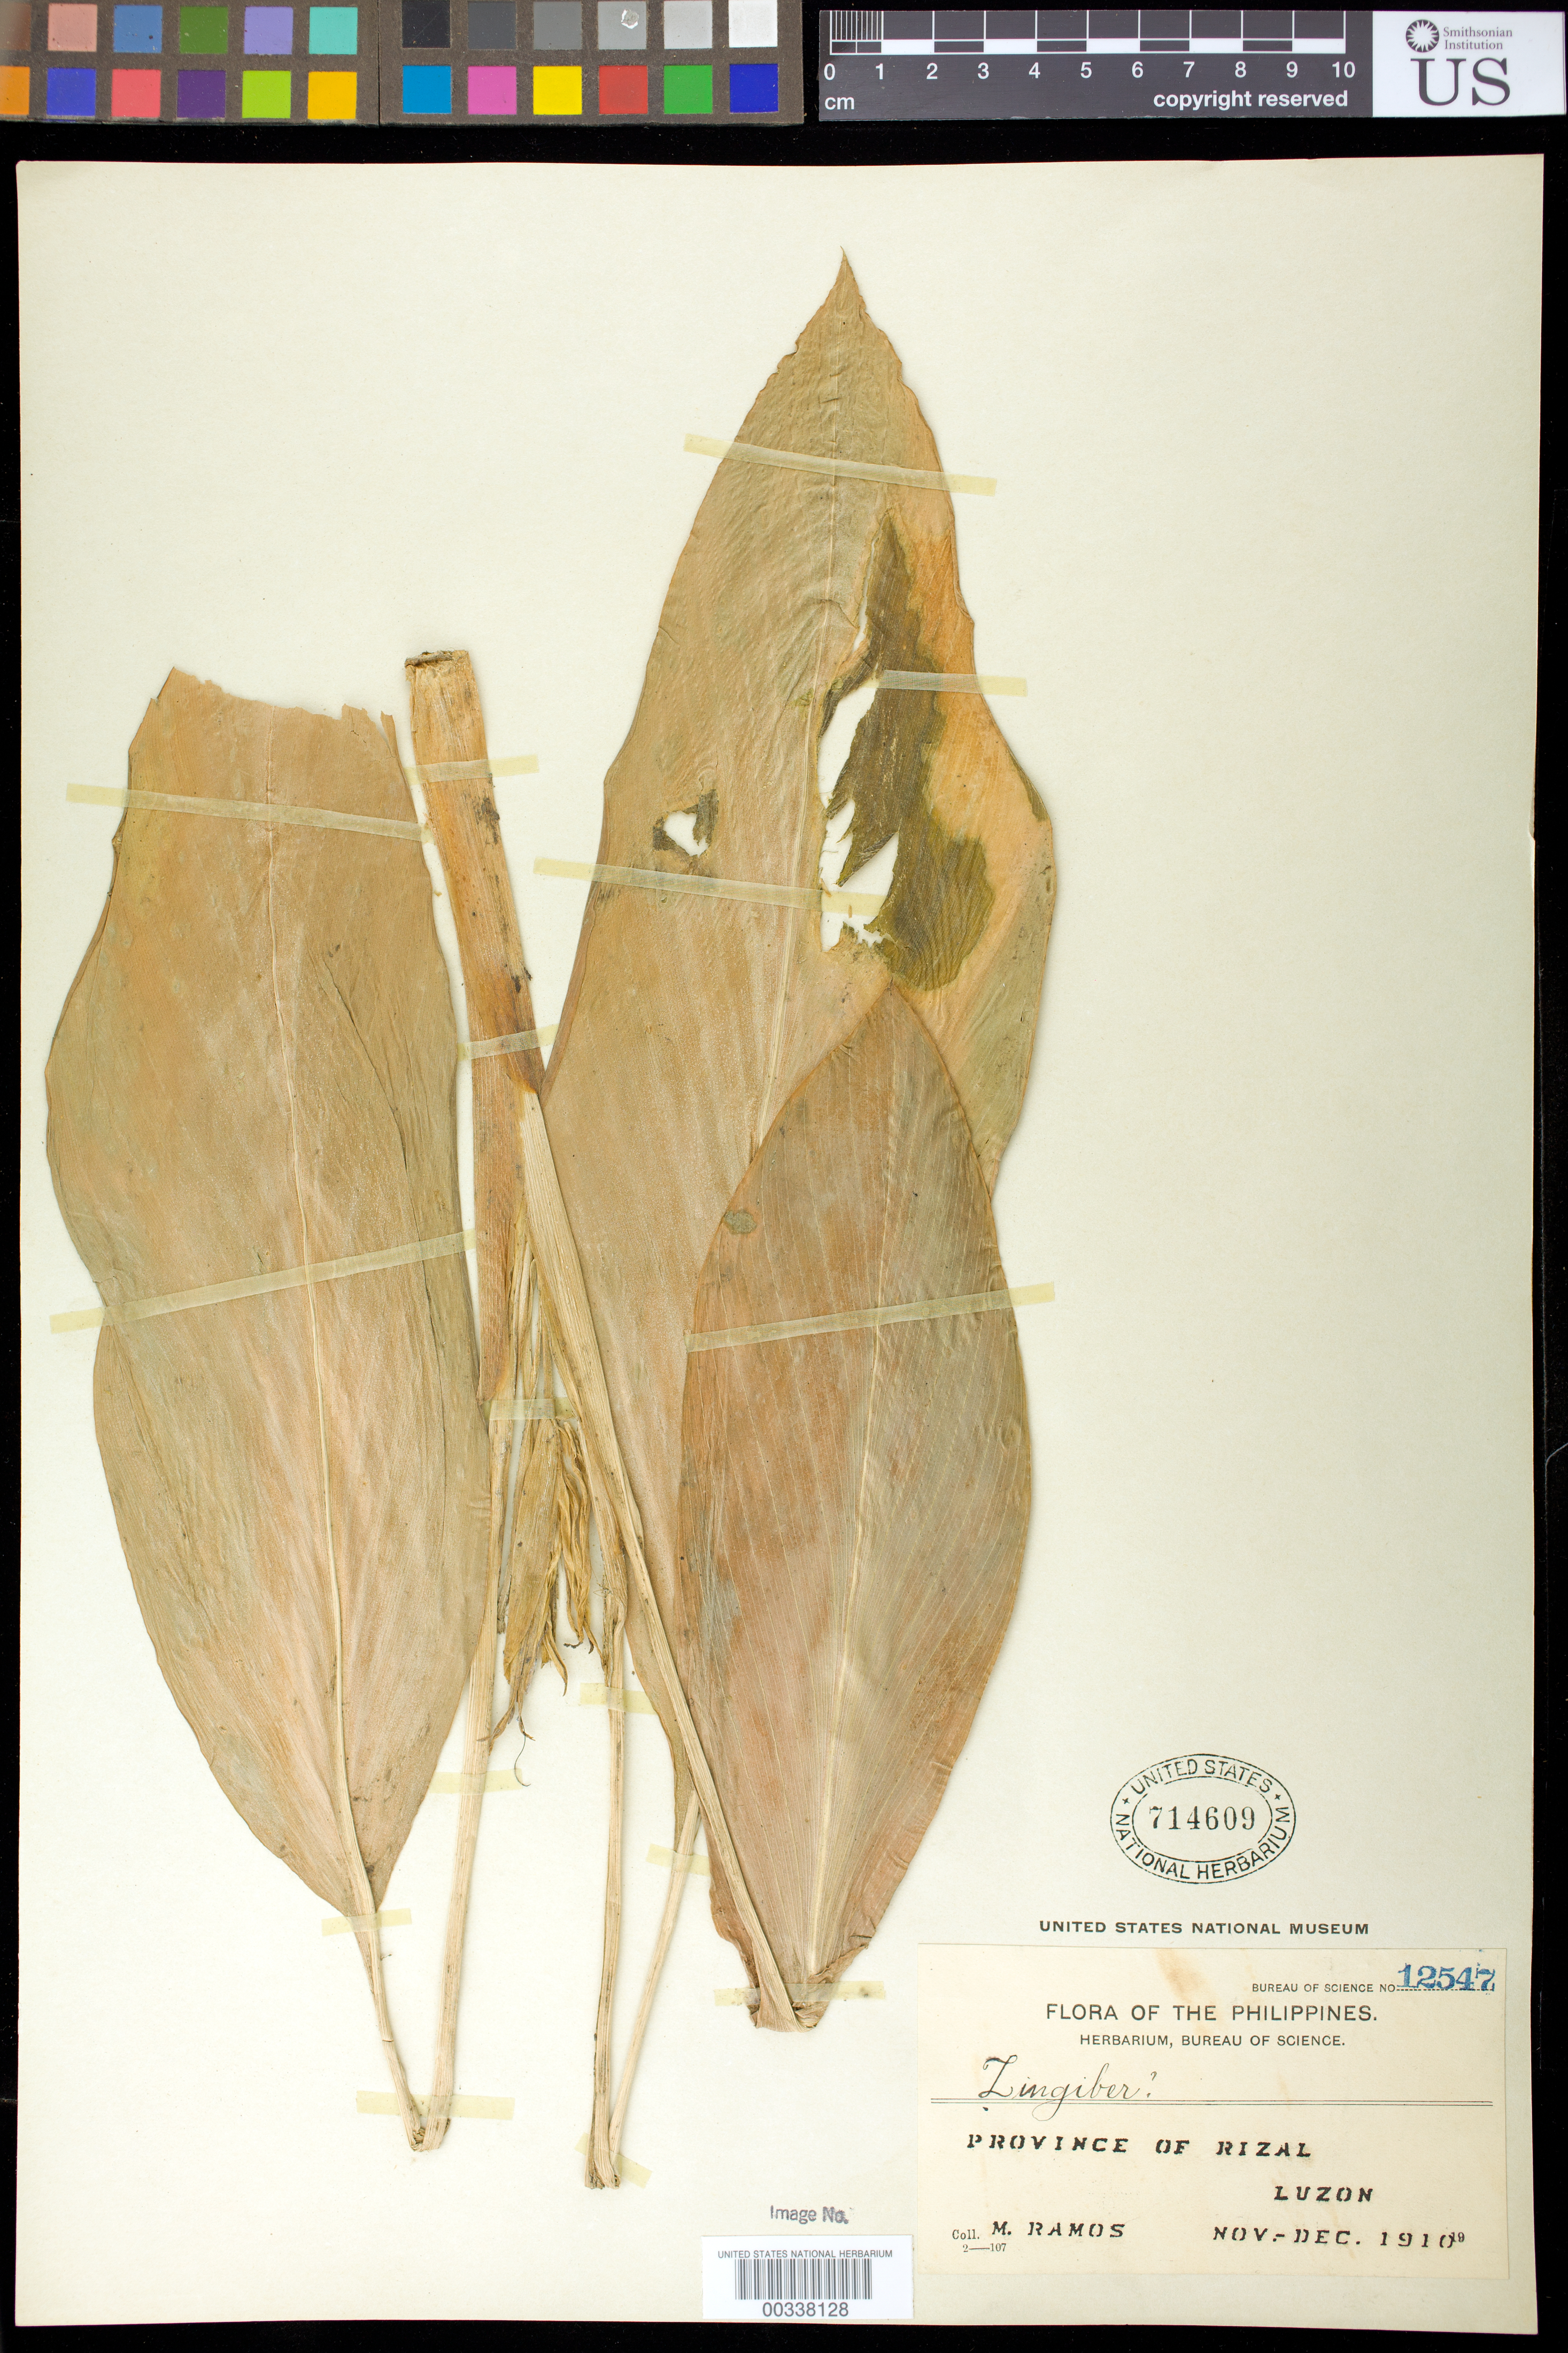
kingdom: Plantae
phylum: Tracheophyta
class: Liliopsida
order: Zingiberales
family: Zingiberaceae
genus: Zingiber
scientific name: Zingiber sp.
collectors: M. Ramos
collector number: Bur. Sci. 12547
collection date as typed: Nov 1910 to -- Dec 1910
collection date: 1910-11/1910-12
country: Philippines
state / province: Calabarzon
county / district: Rizal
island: Luzon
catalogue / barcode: US 714609